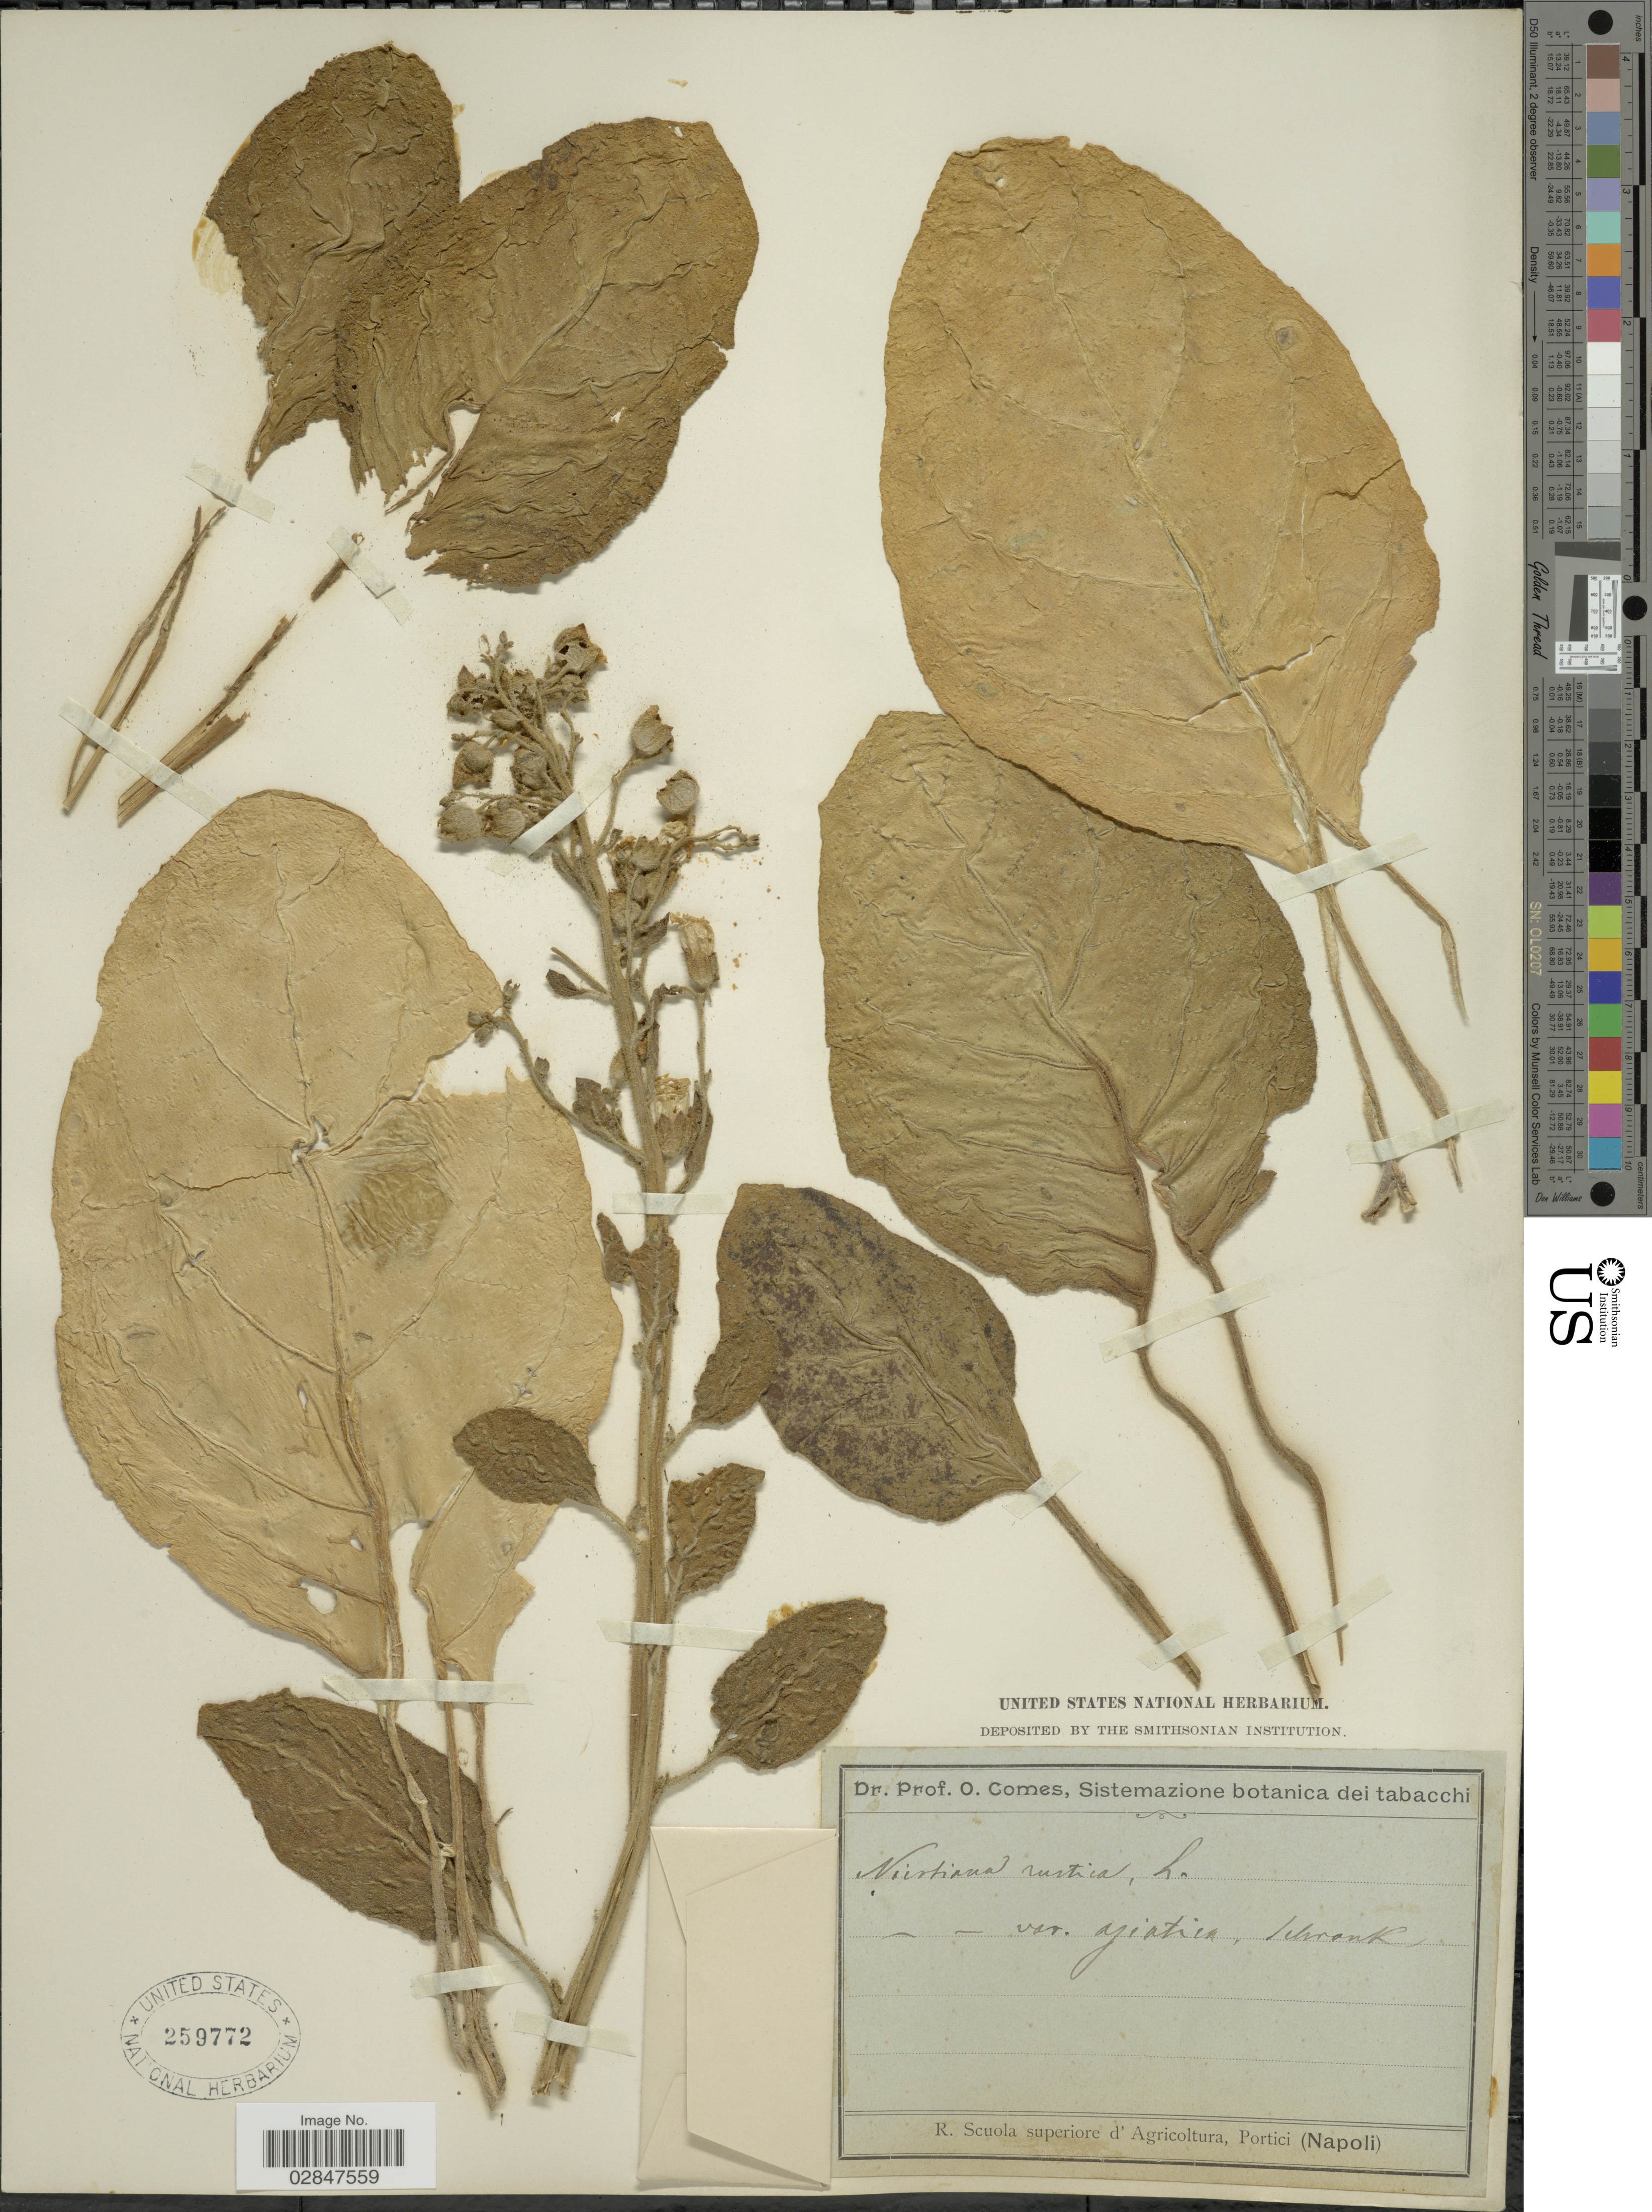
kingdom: Plantae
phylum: Tracheophyta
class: Magnoliopsida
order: Solanales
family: Solanaceae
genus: Nicotiana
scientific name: Nicotiana rustica var. asiatica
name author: Schrank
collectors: O. Comes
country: Italy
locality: Portici (Napoli).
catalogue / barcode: US 259772